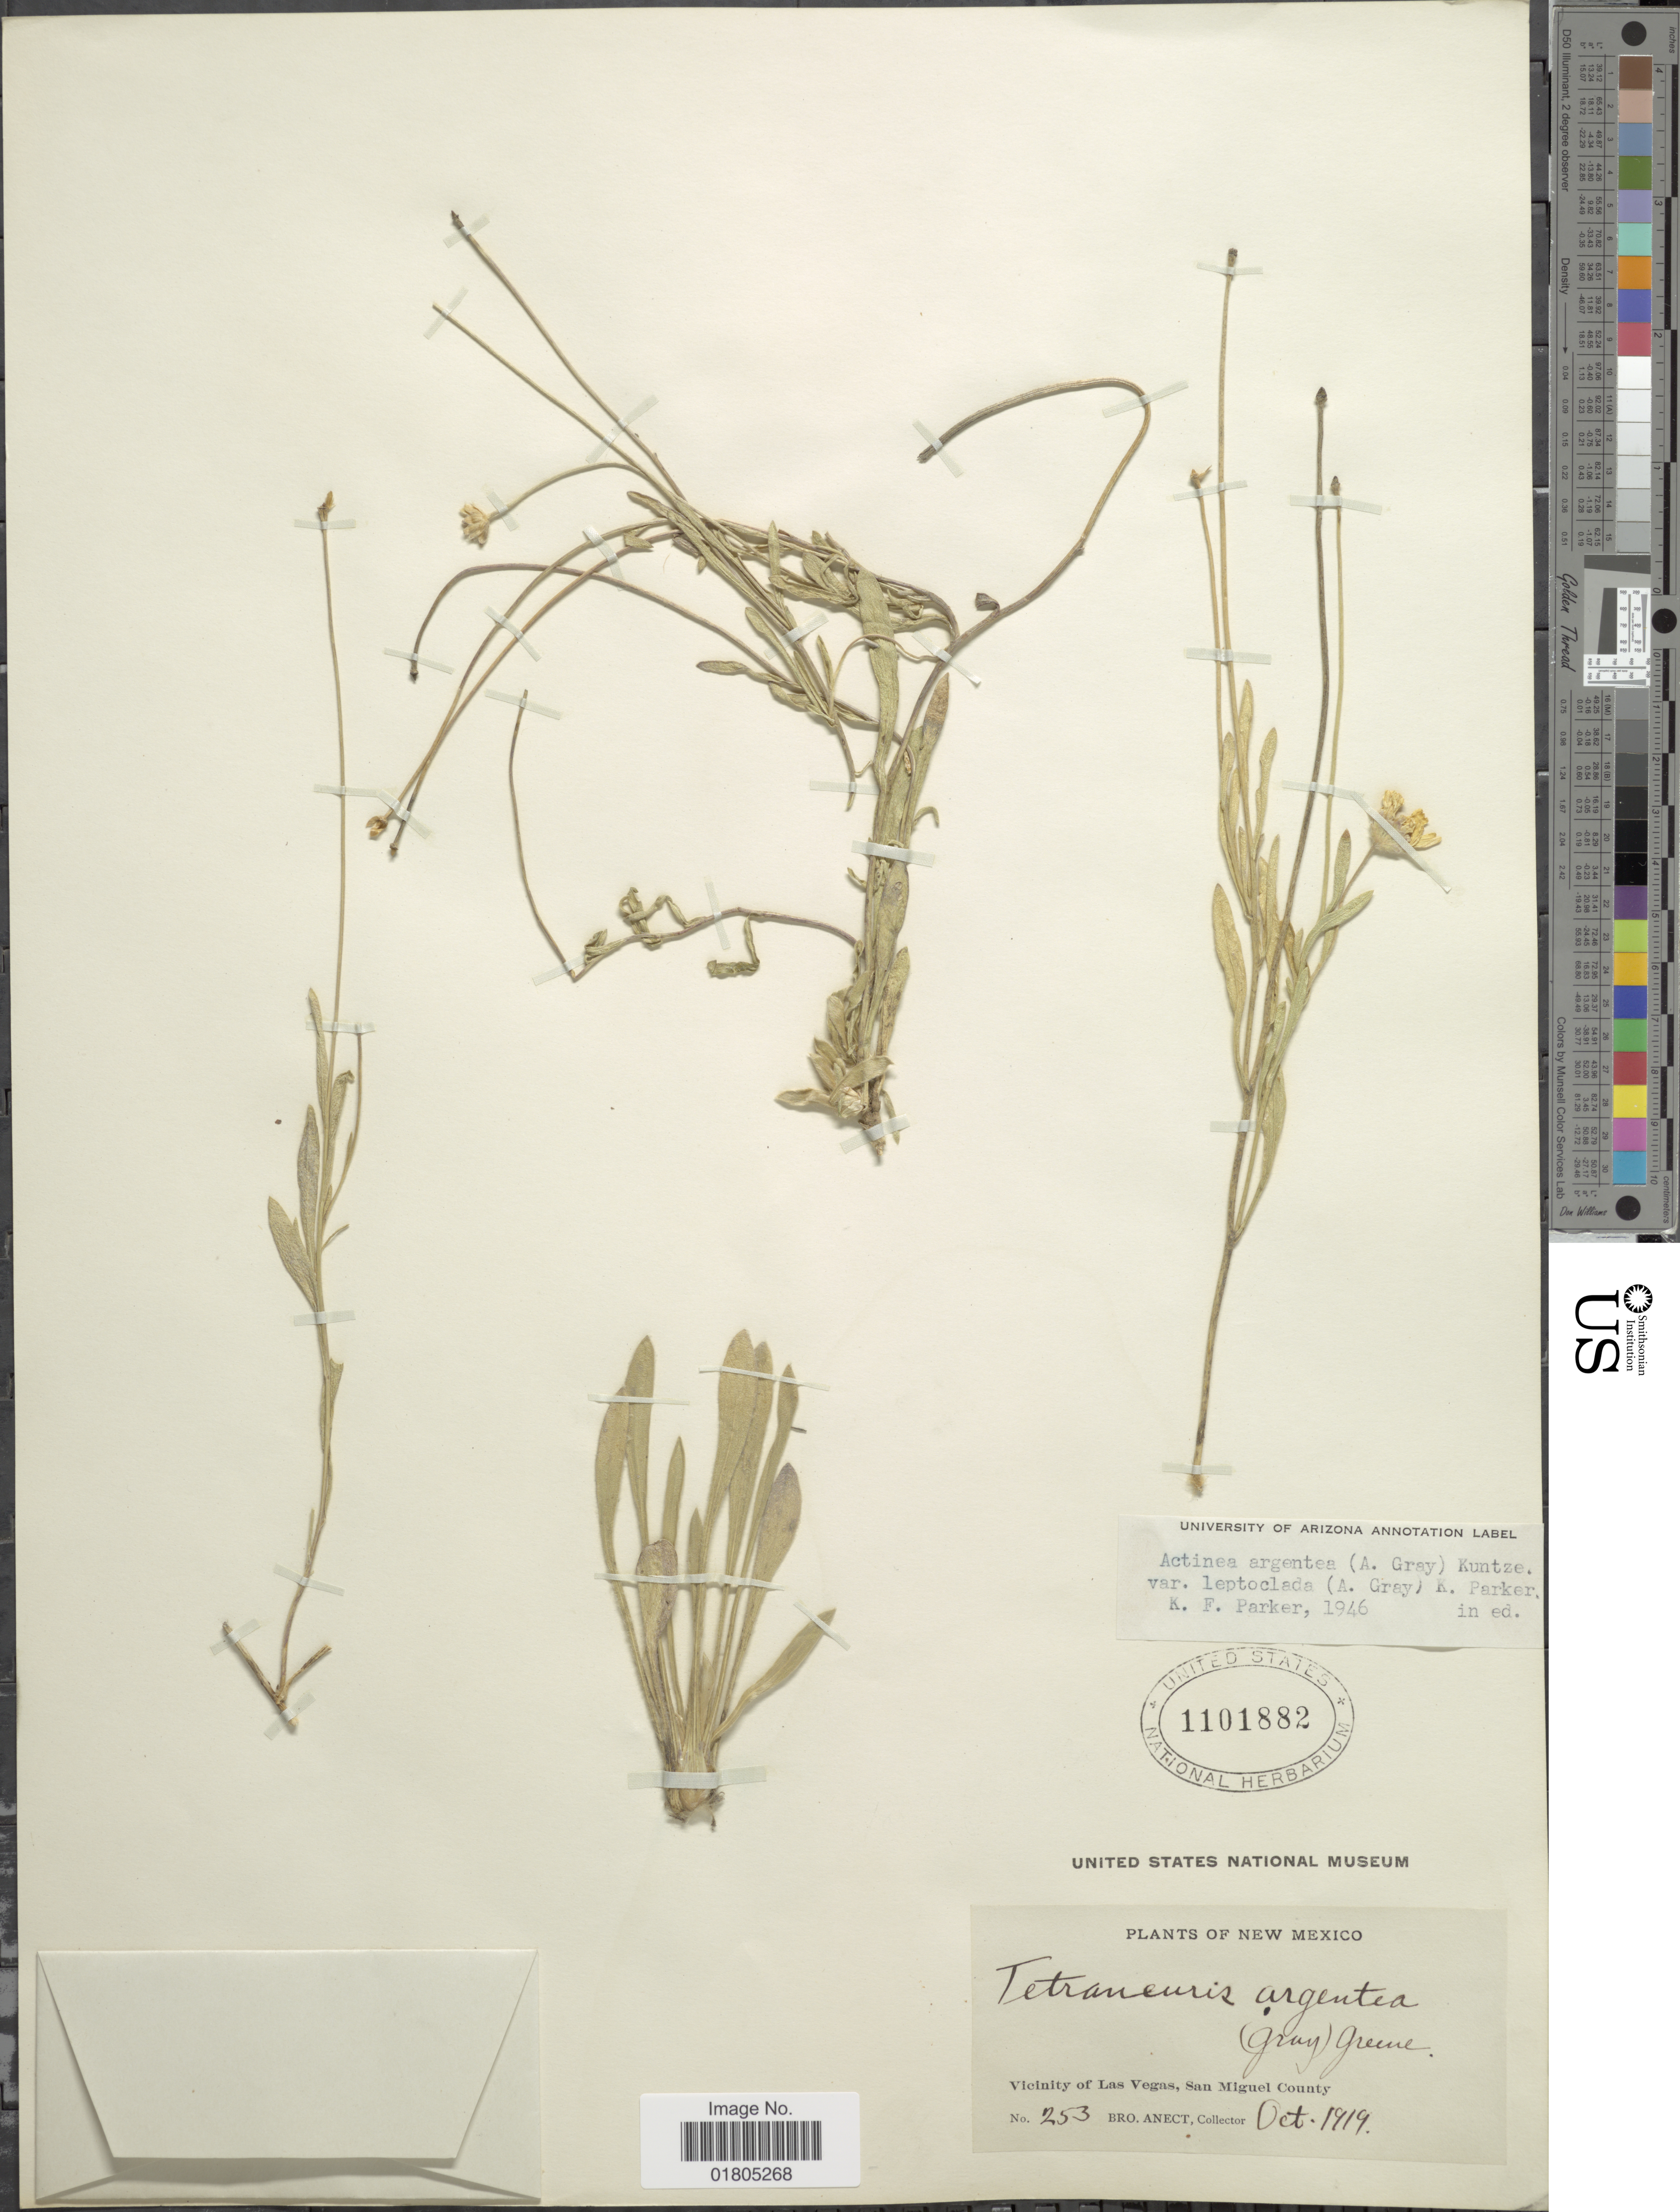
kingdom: Plantae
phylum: Tracheophyta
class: Magnoliopsida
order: Asterales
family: Asteraceae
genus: Actinea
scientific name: Actinea argentea var. leptoclada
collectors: B. Anect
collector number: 253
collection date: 1919-10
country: United States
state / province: New Mexico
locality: Vicinity of Las Vegas, San Miguel County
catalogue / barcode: US 1101882